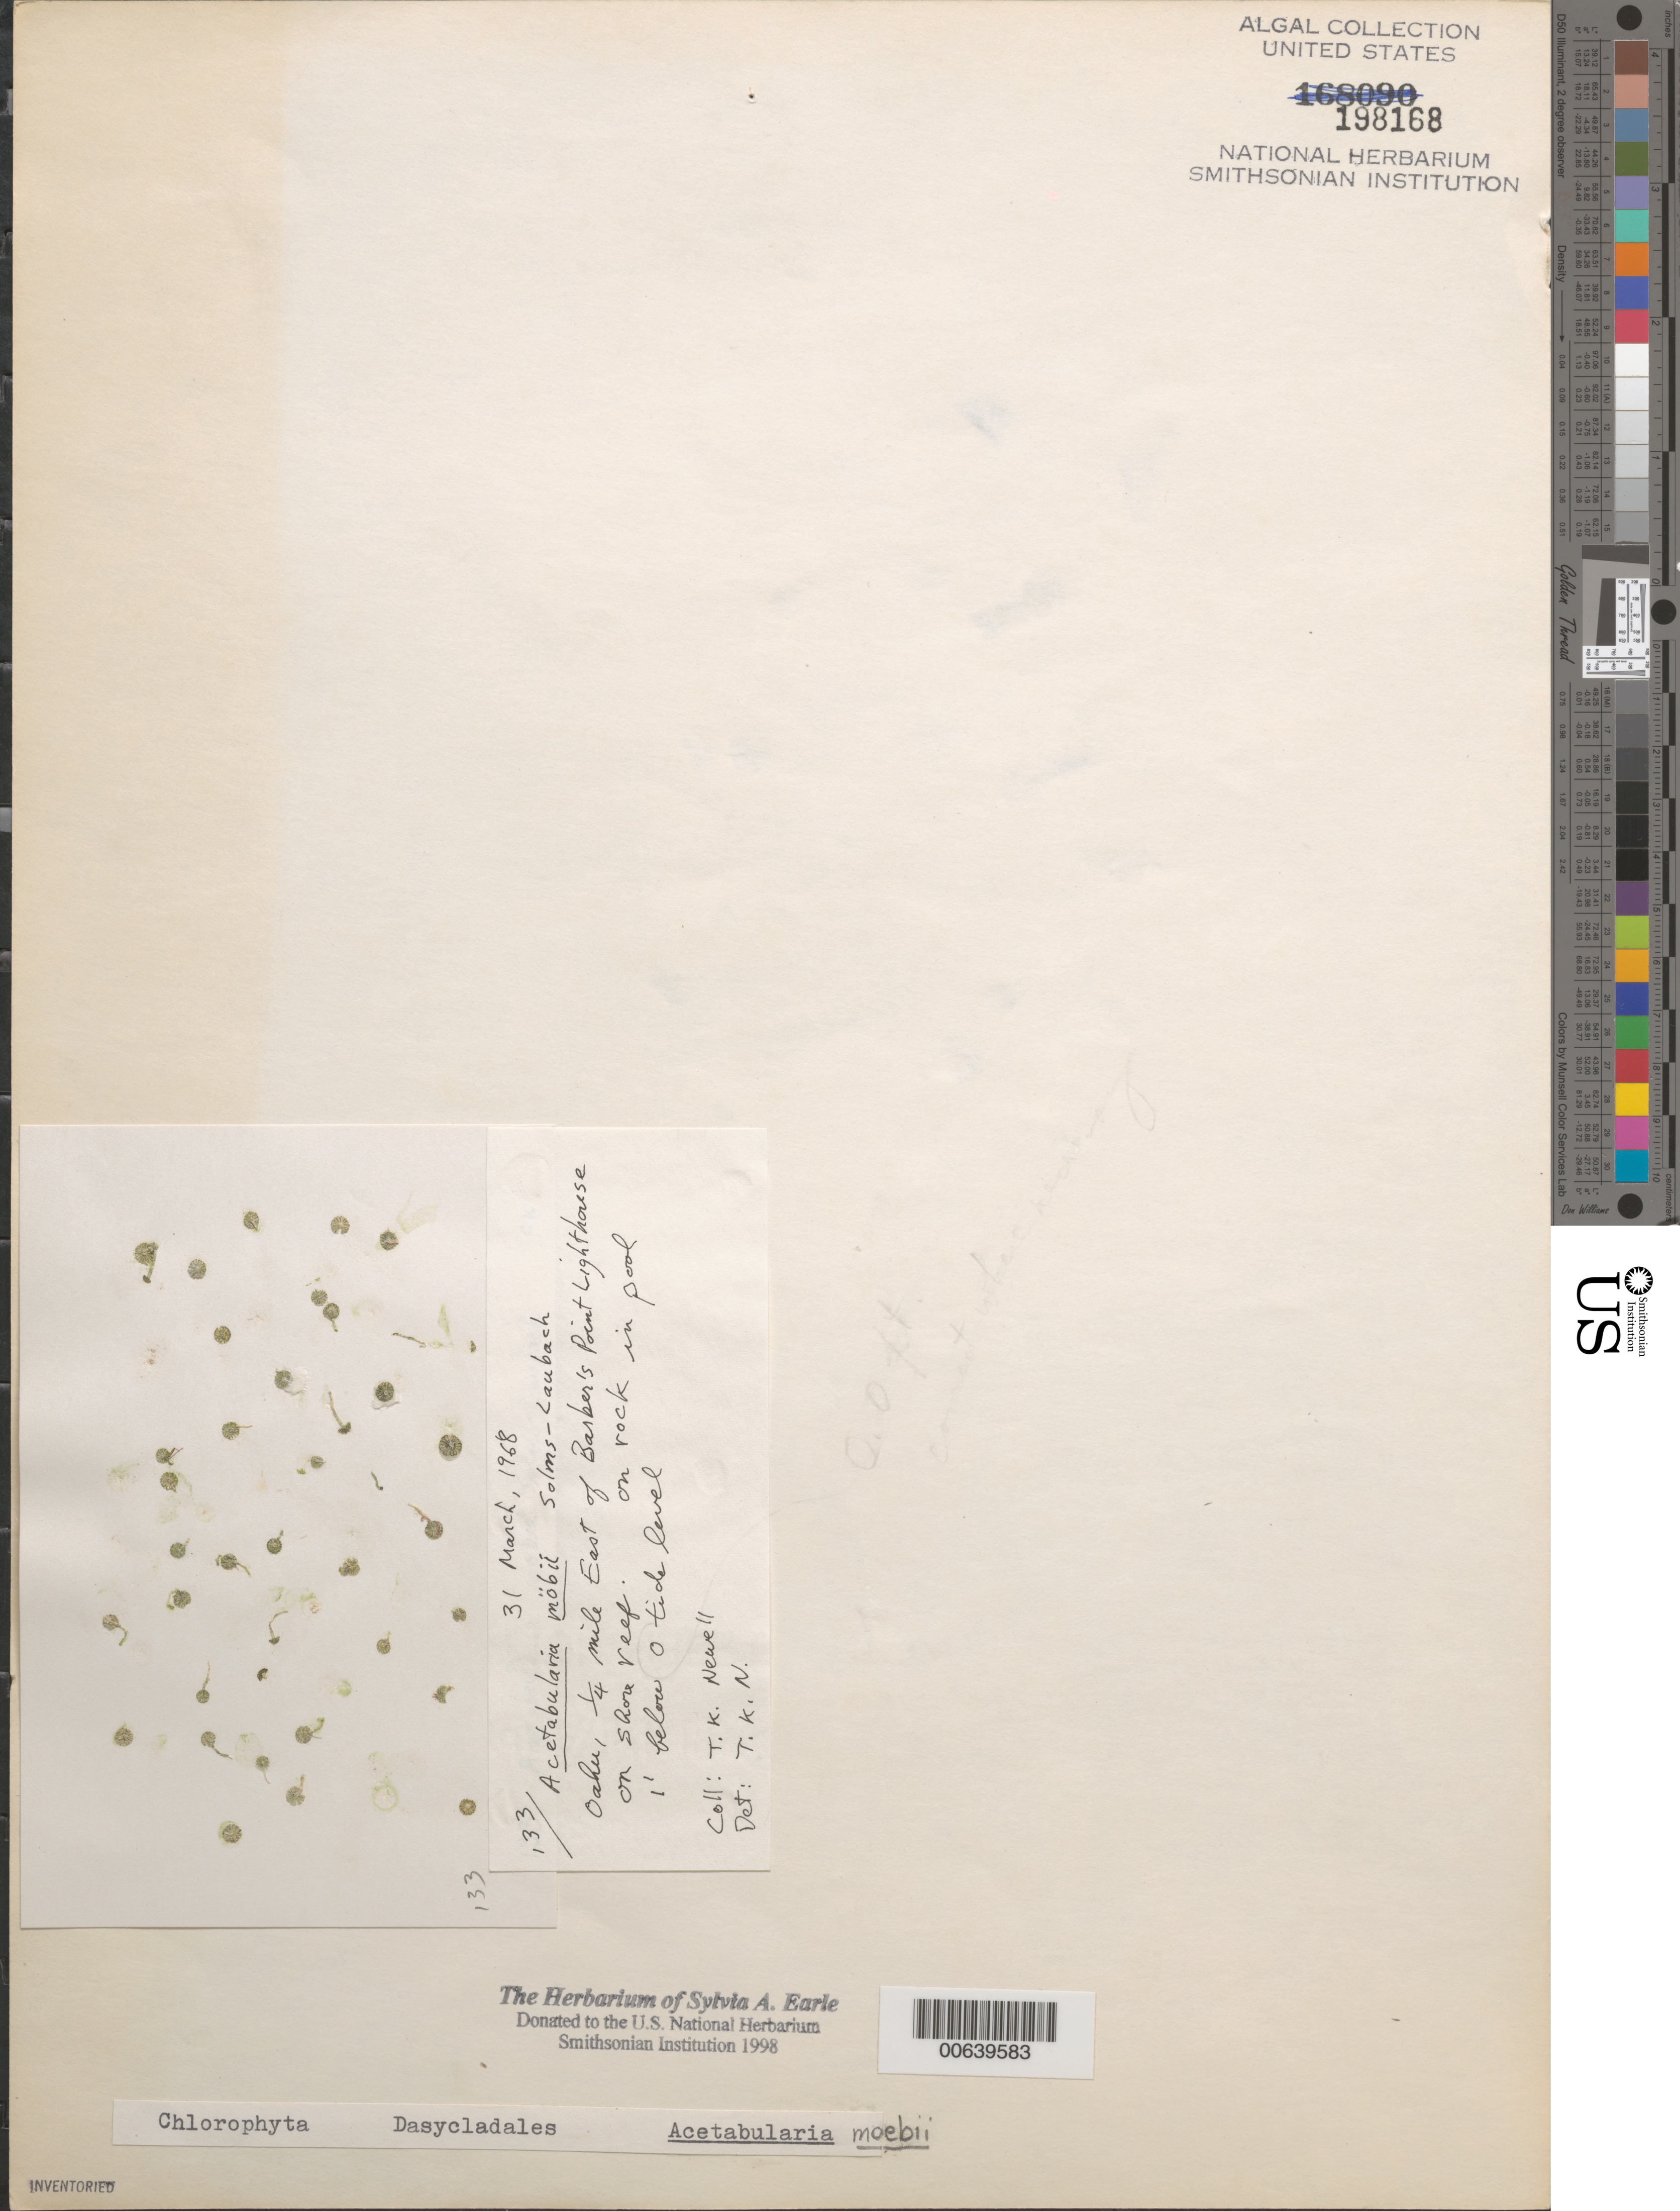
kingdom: Plantae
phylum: Chlorophyta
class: Ulvophyceae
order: Dasycladales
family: Polyphysaceae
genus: Parvocaulis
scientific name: Parvocaulis parvulus (Solms) S. Berger et al.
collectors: T. K. Newell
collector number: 133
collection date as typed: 31 Mar 1968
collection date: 1968-03-31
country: United States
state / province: Hawaii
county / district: Honolulu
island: Oahu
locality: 1/4th mile east of Barbers Point [Barber's Point] Lighthouse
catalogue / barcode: US 198168